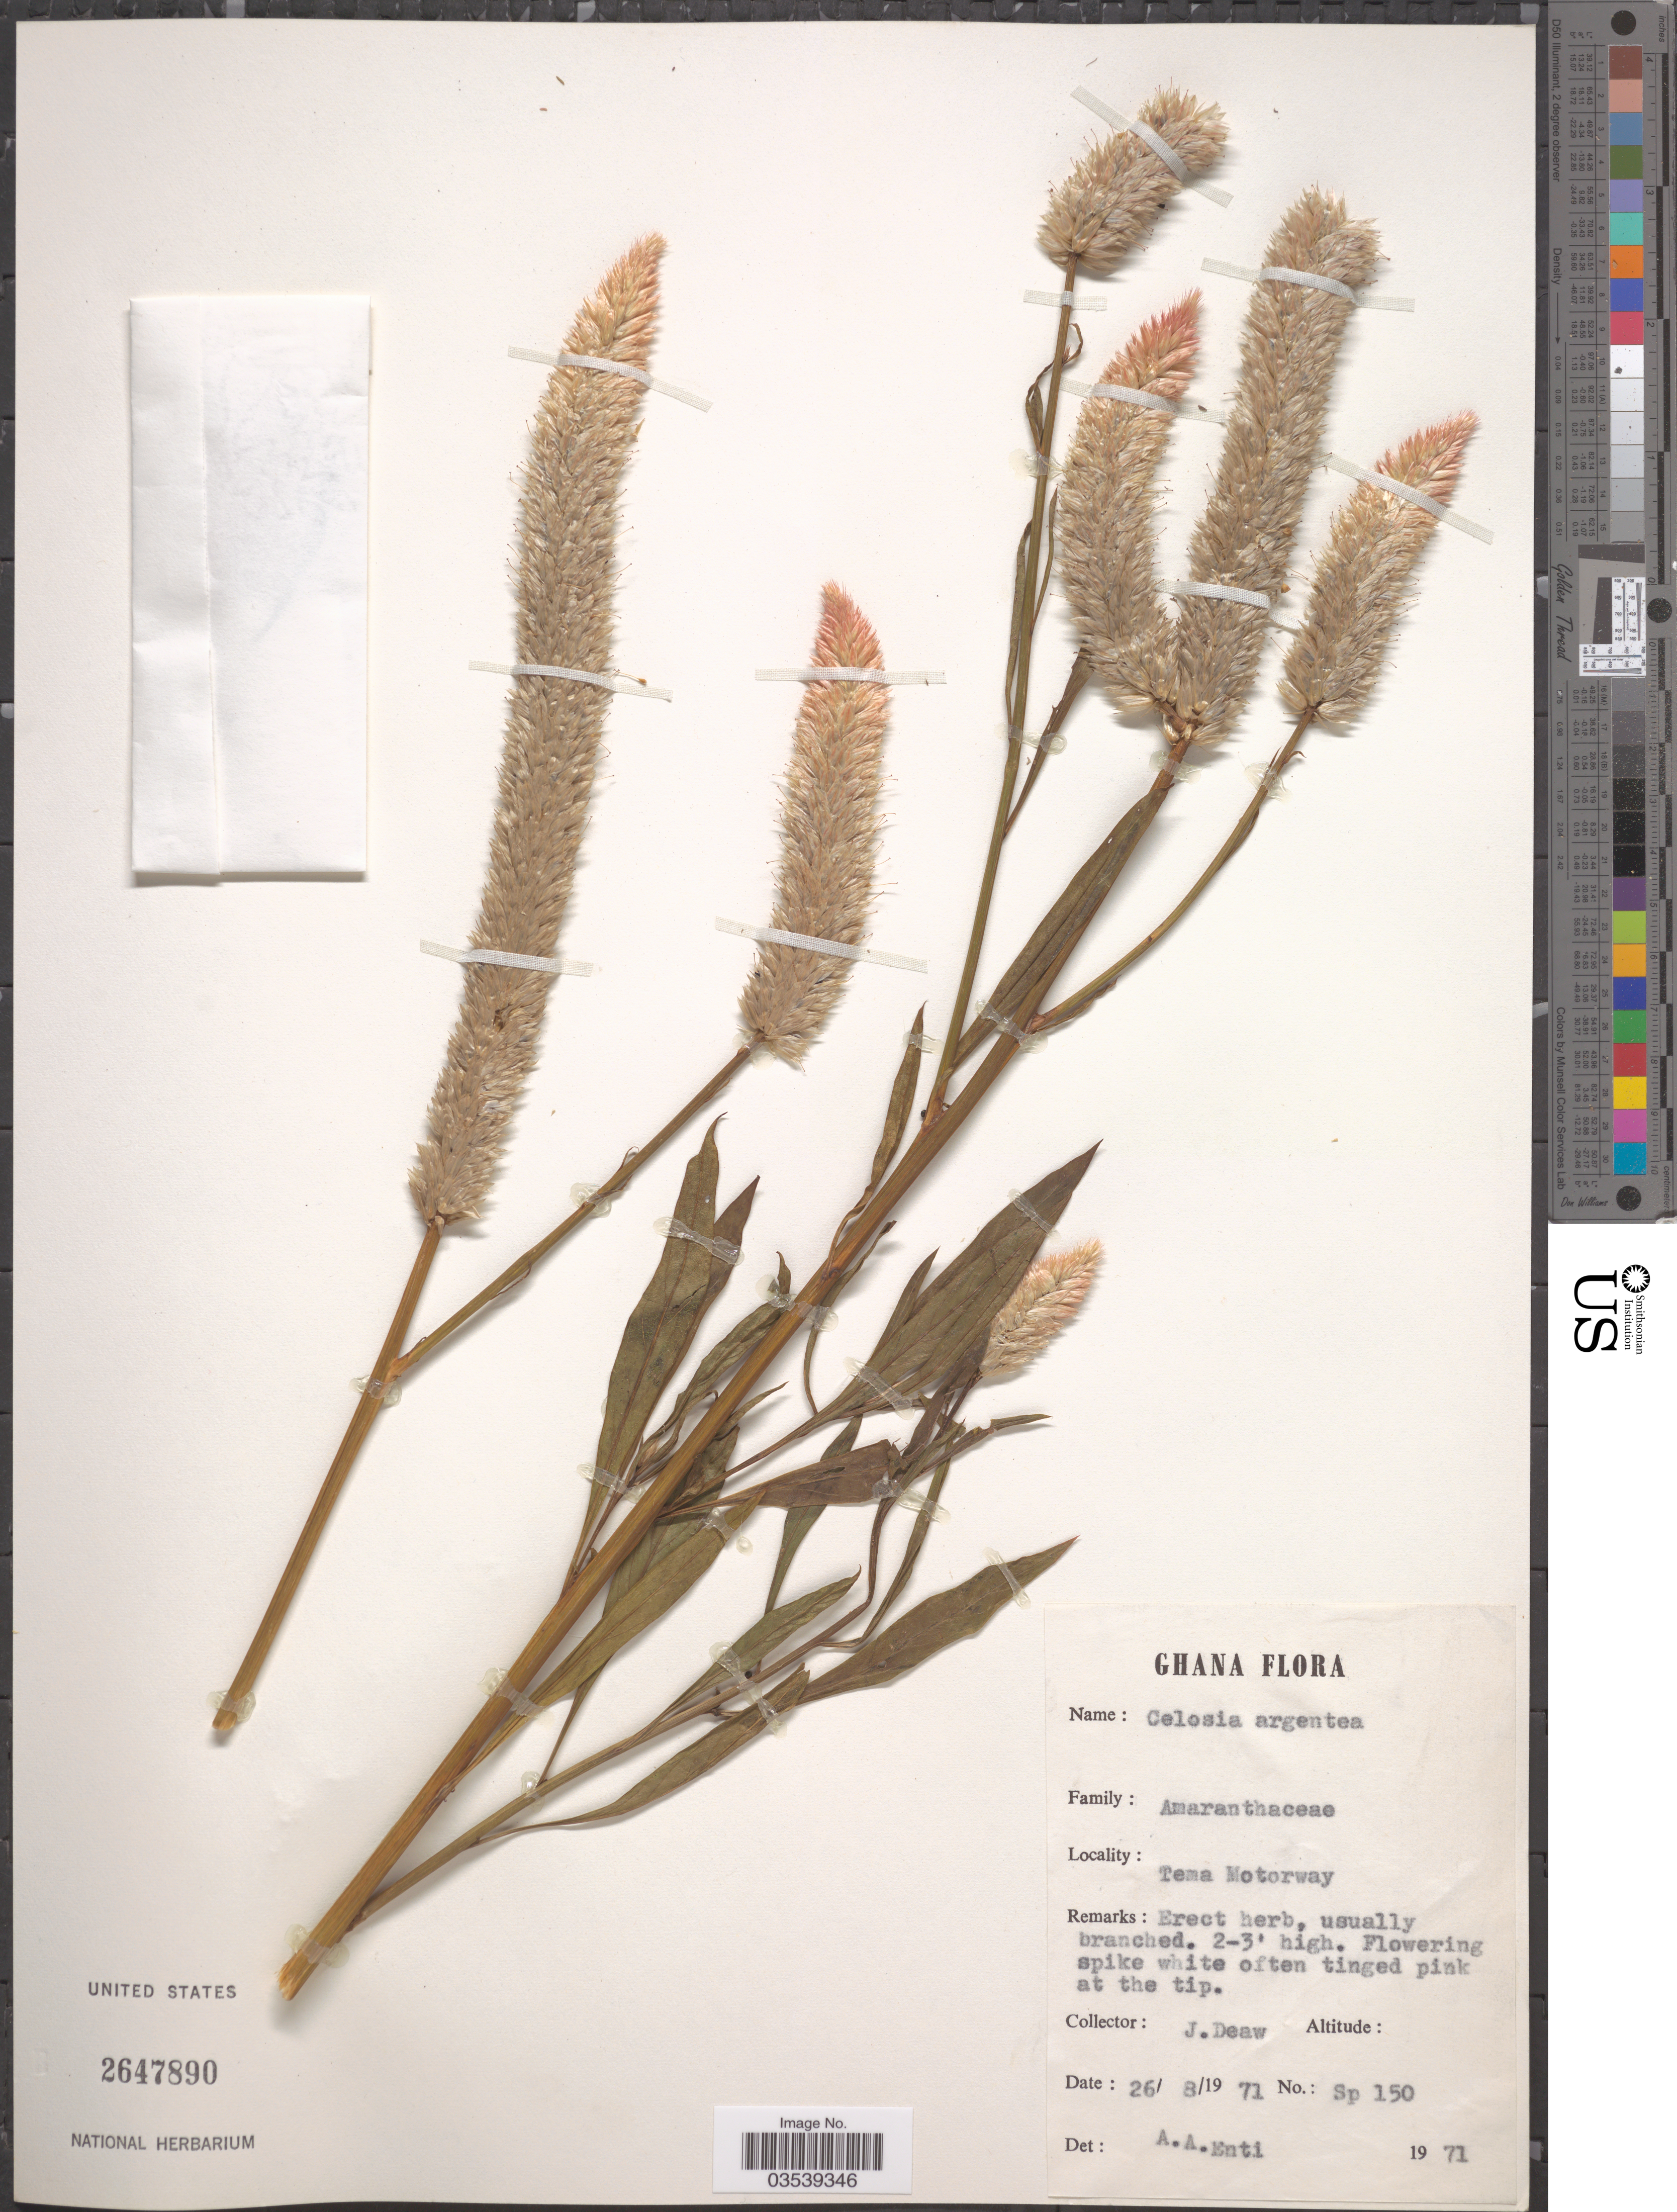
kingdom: Plantae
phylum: Tracheophyta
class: Magnoliopsida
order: Caryophyllales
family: Amaranthaceae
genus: Celosia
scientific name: Celosia argentea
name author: L.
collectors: J. Deaw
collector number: Sp 150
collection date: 1971-08-26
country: Ghana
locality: Tema Motorway.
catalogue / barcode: US 2647890